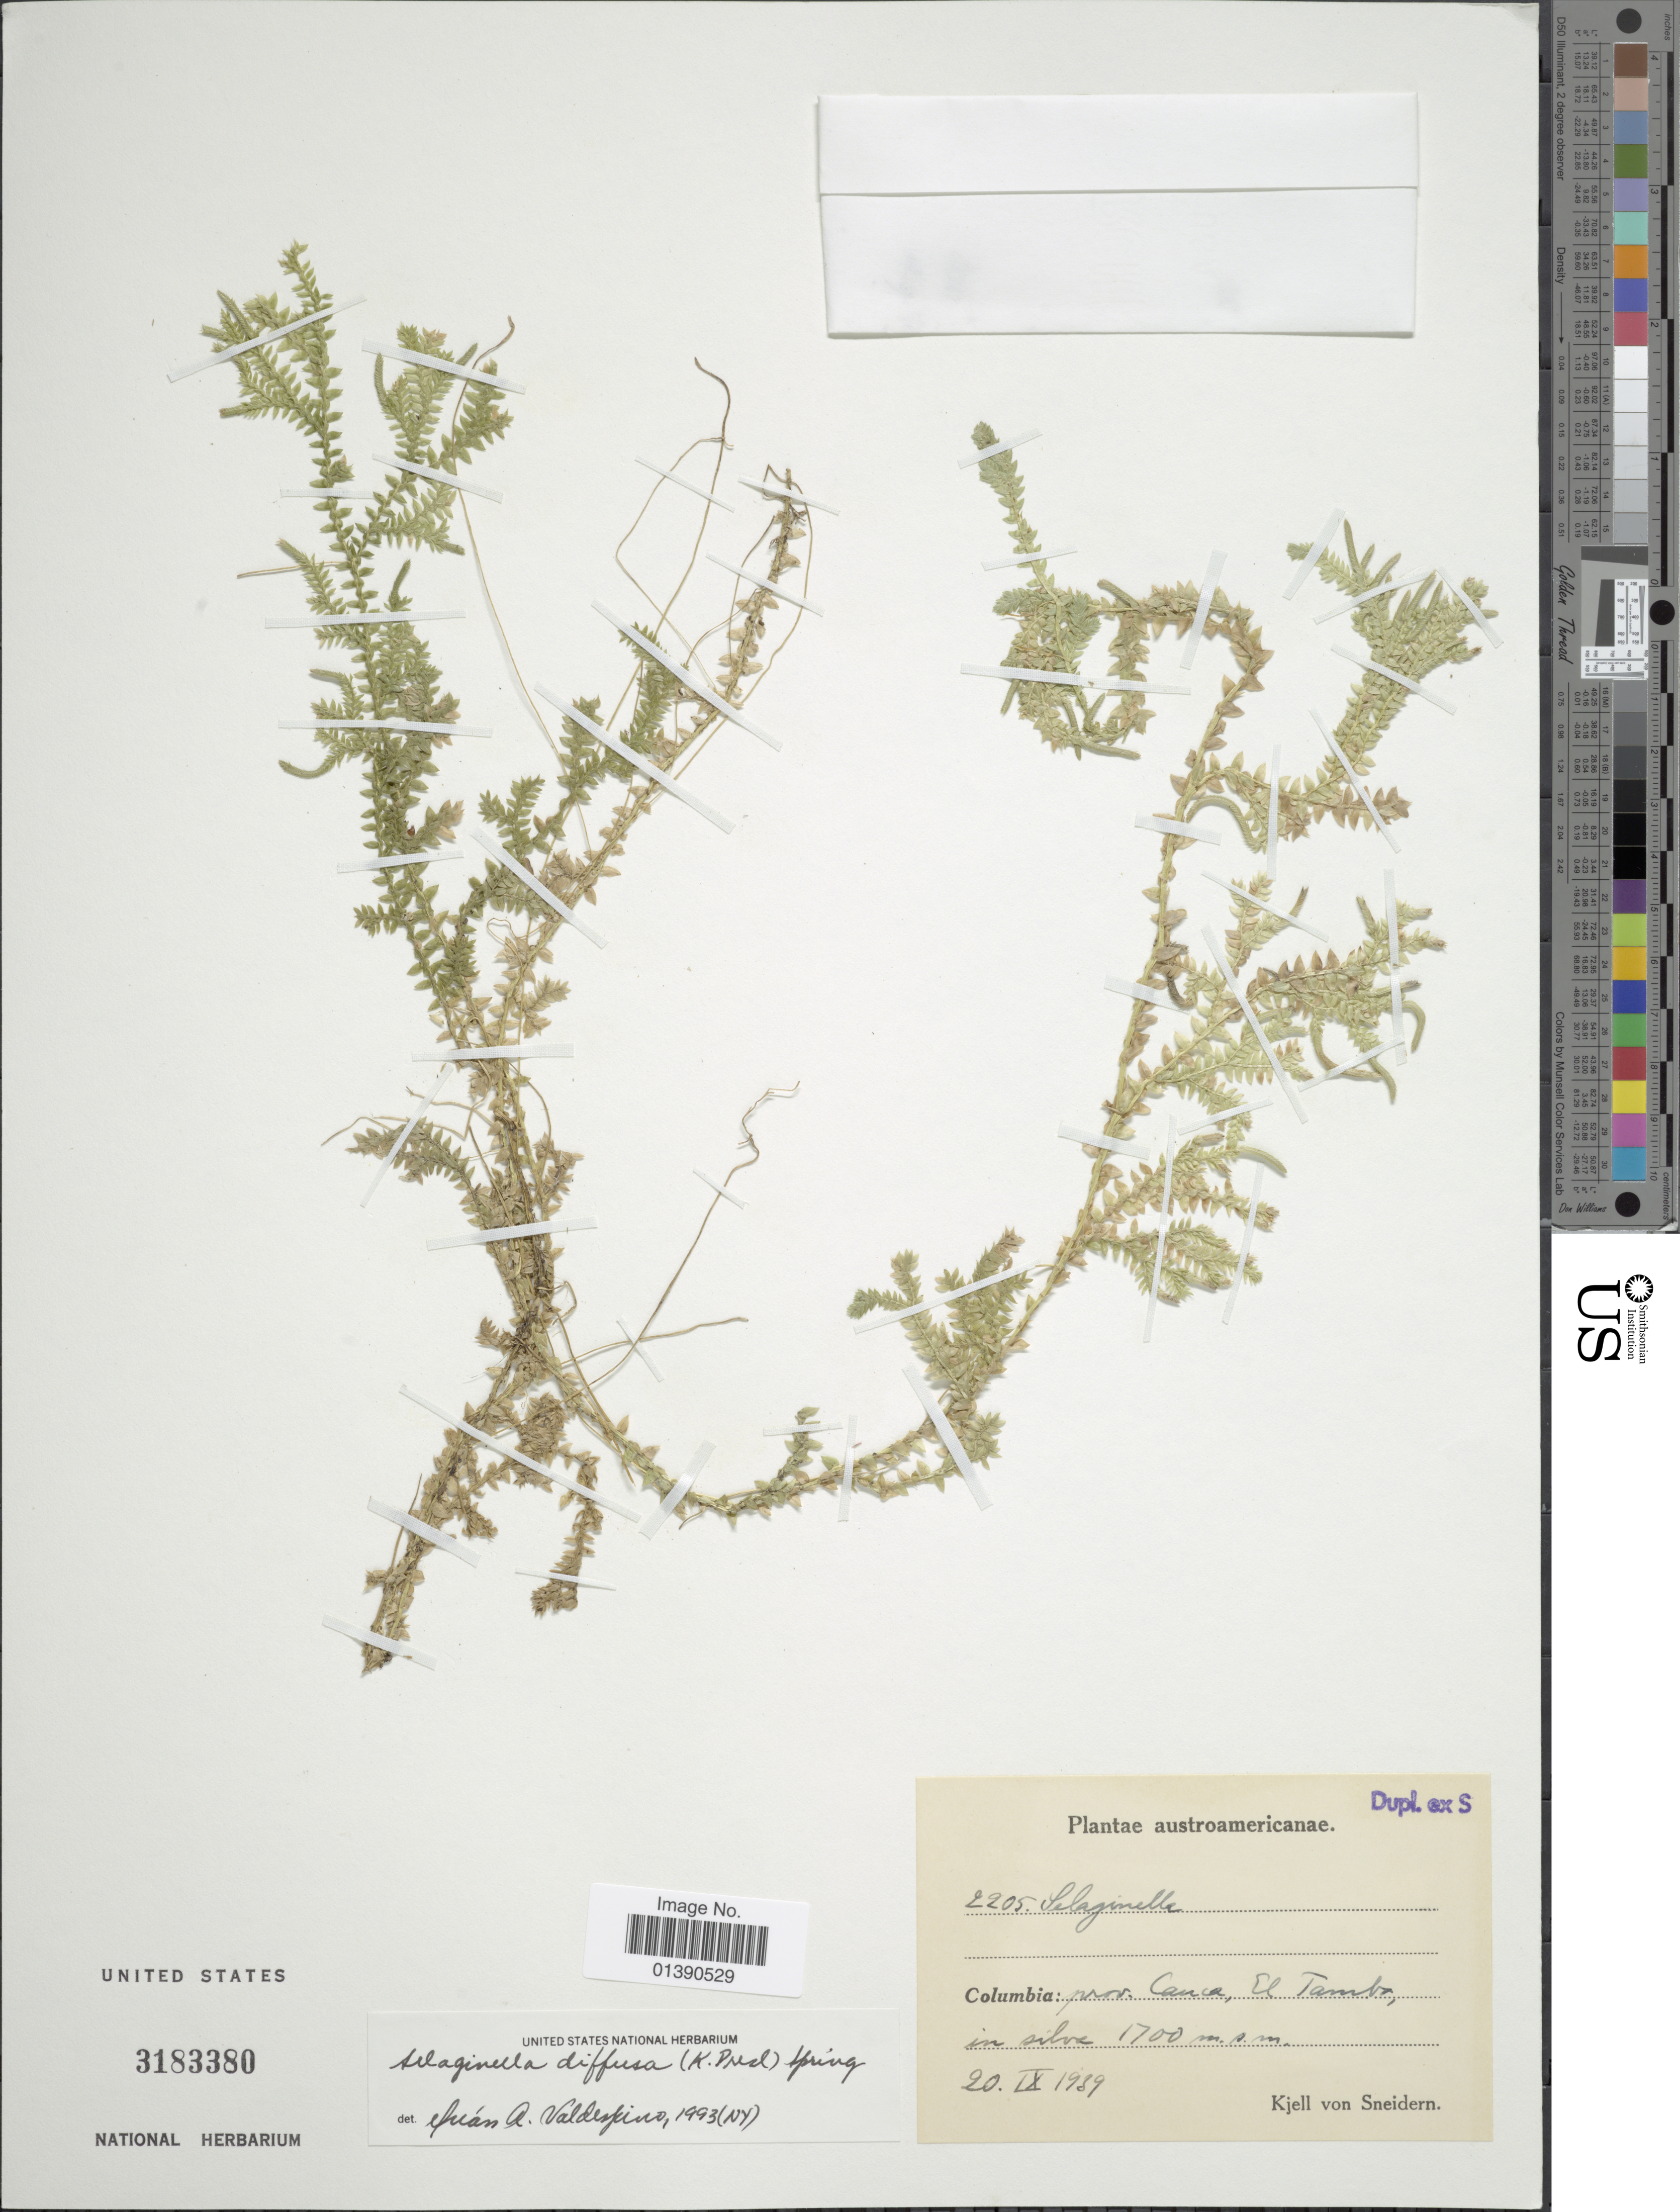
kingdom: Plantae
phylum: Tracheophyta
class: Lycopodiopsida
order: Selaginellales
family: Selaginellaceae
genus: Selaginella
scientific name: Selaginella diffusa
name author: (C. Presl) Spring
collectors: K. von Sneidern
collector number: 2205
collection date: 1939-09-20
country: Colombia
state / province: Cauca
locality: El Tambo in silva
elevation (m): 1700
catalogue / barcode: US 3183380